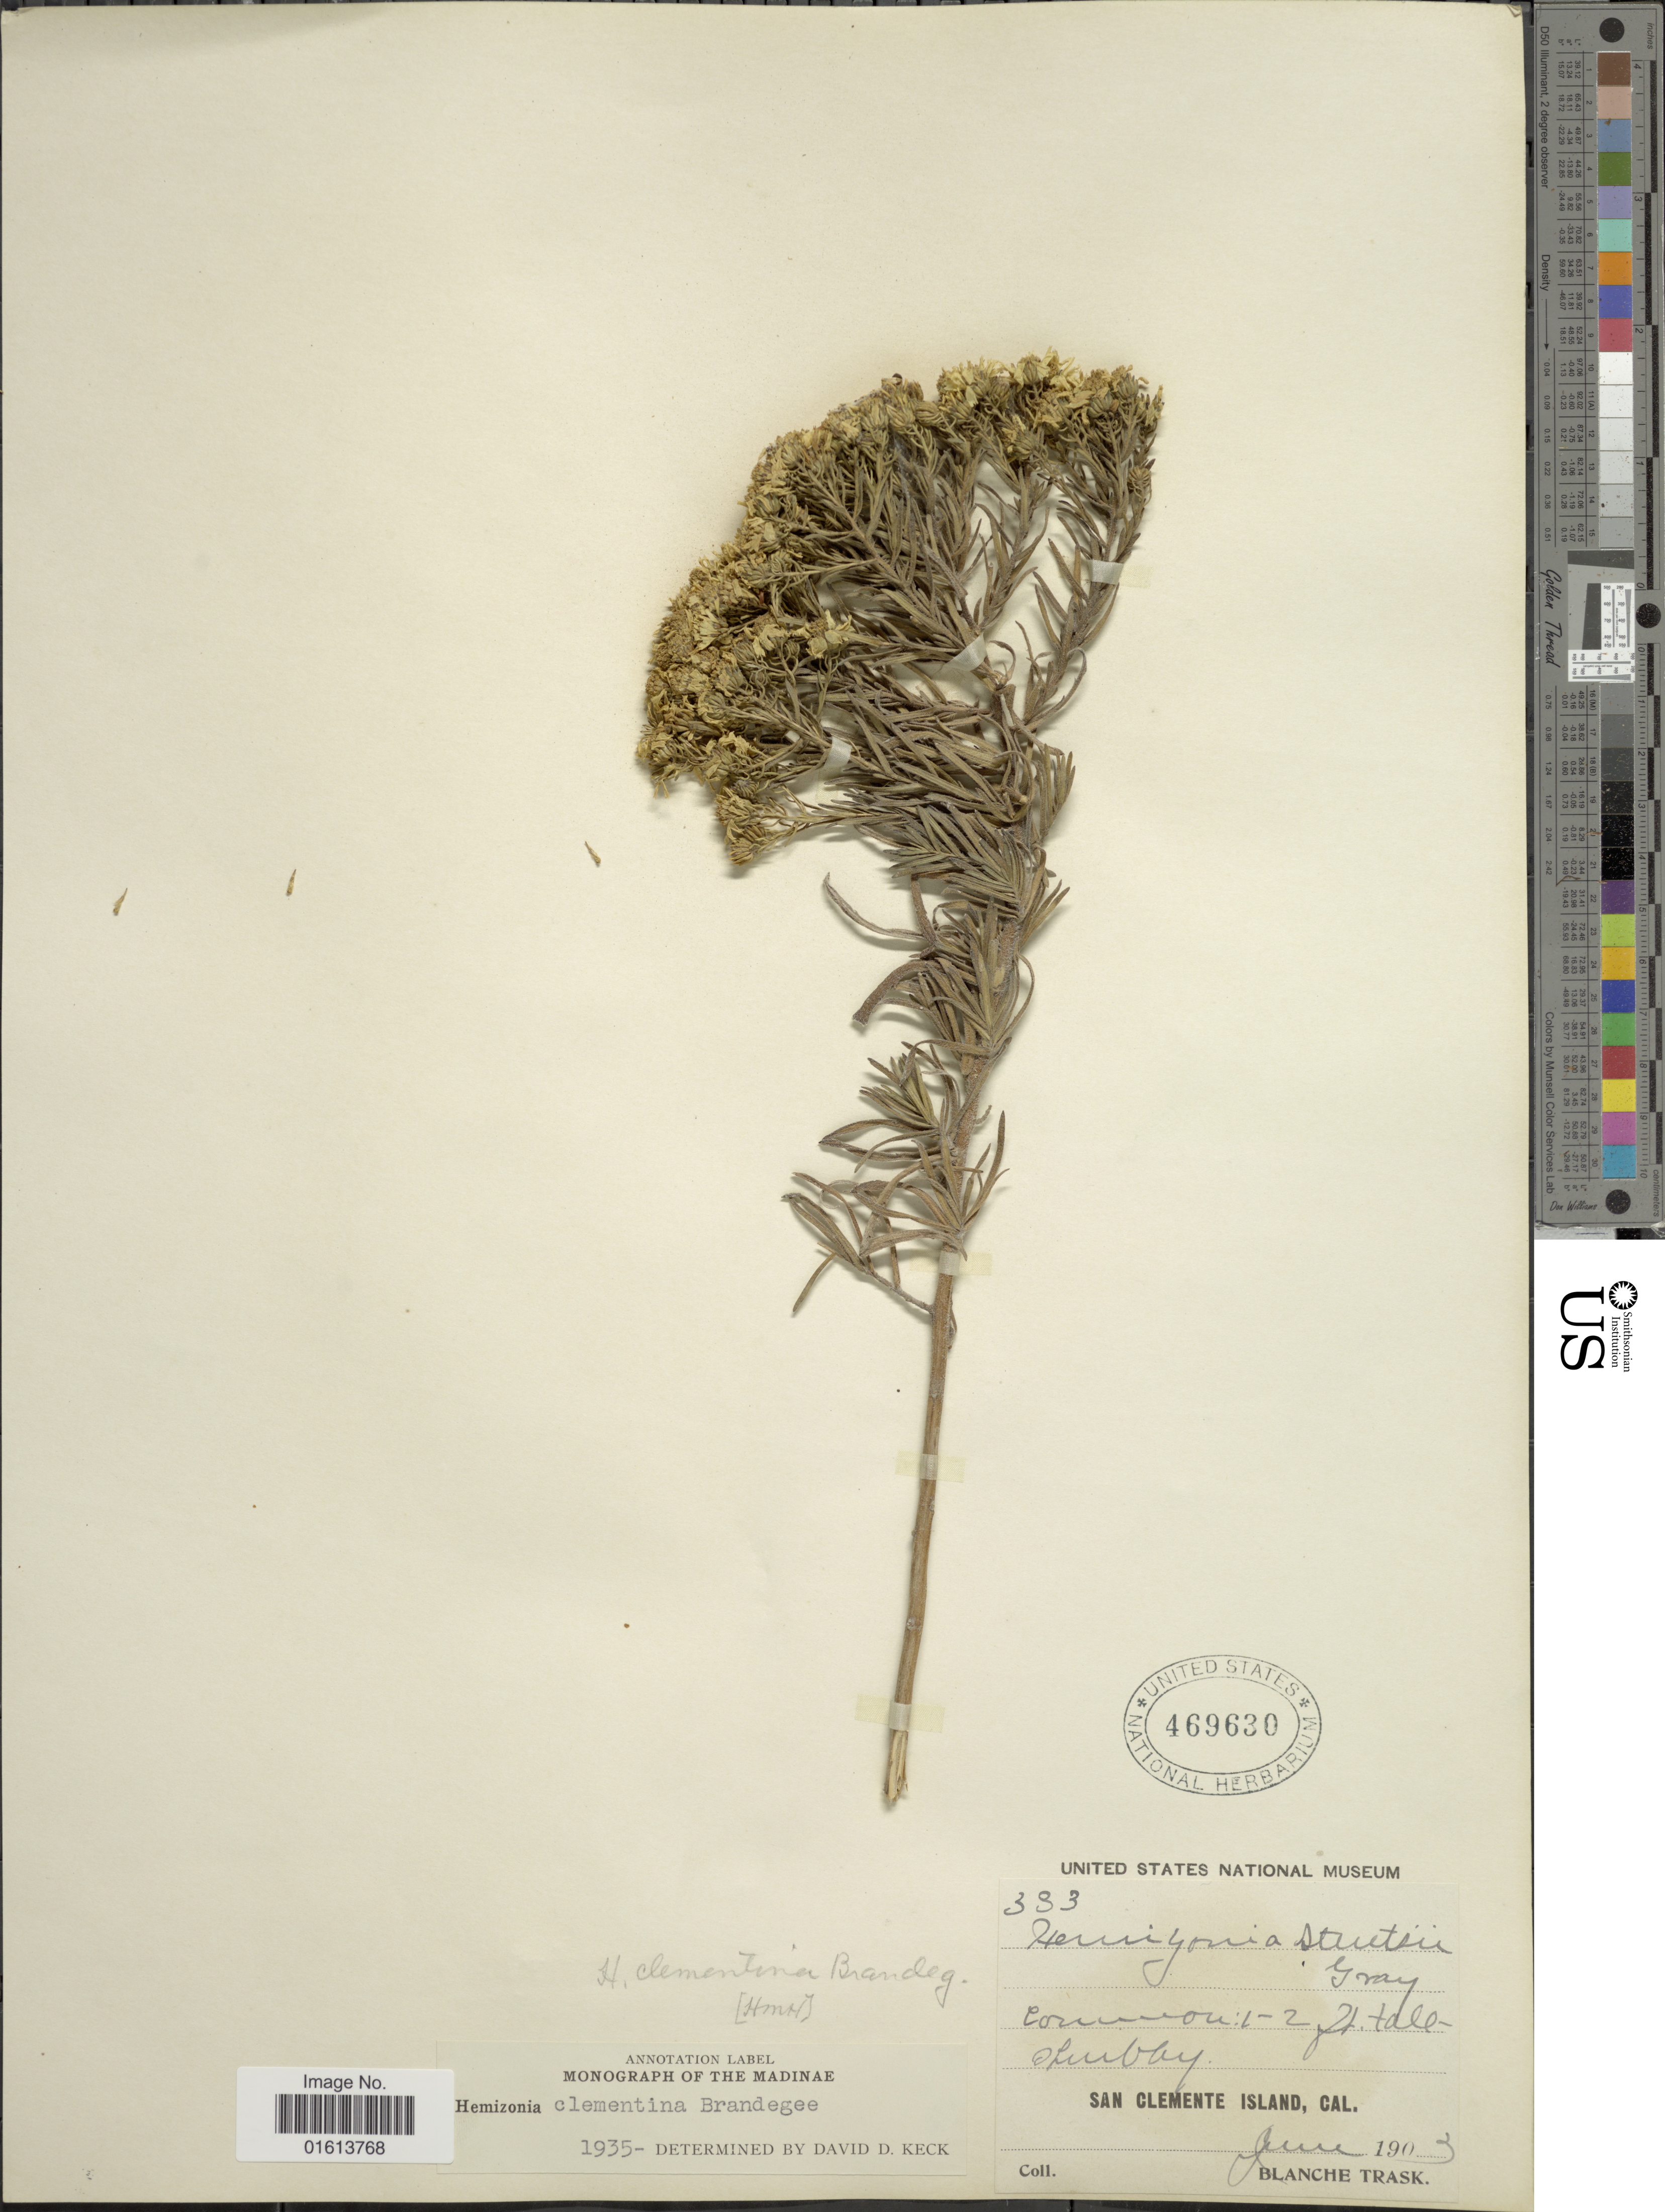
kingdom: Plantae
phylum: Tracheophyta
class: Magnoliopsida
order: Asterales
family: Asteraceae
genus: Deinandra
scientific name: Deinandra clementina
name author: (Brandegee) B.G. Baldwin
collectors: B. Trask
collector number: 383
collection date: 1903-06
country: United States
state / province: California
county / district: Los Angeles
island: San Clemente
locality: San Clemente Island, Cal.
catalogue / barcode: US 469630